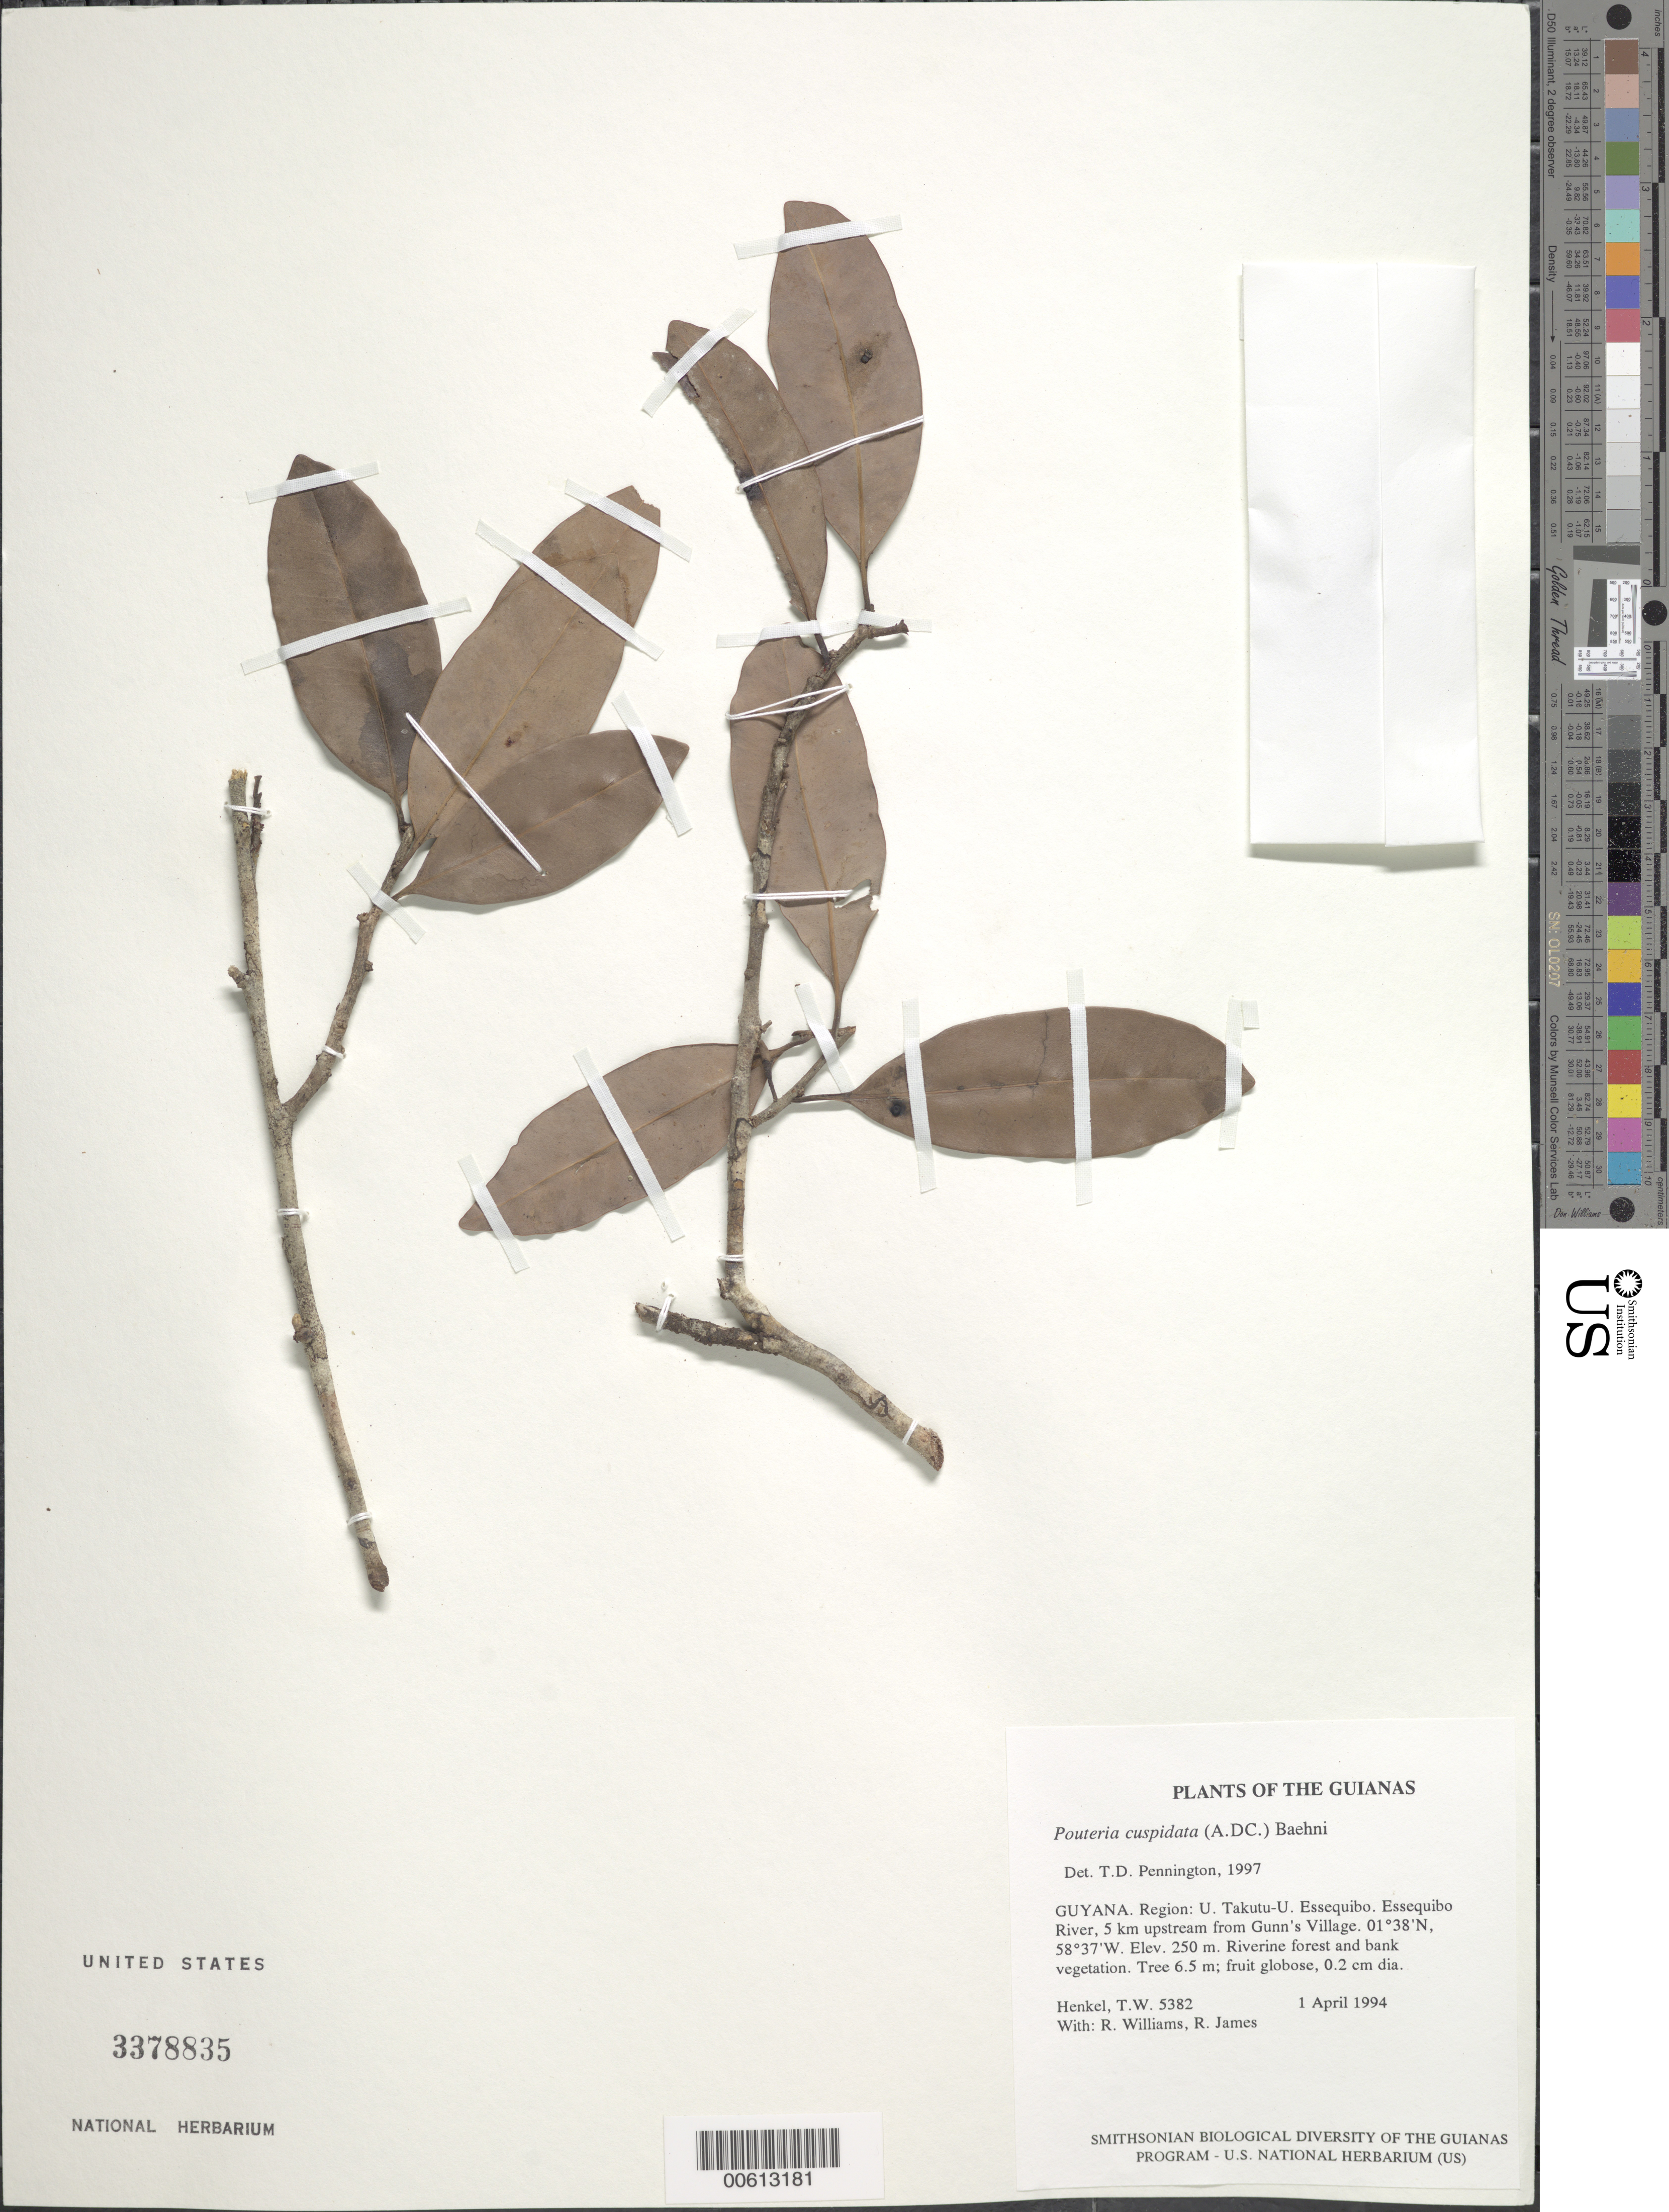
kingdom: Plantae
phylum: Tracheophyta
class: Magnoliopsida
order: Ericales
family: Sapotaceae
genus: Pouteria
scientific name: Pouteria cuspidata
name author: (A. DC.) Baehni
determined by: Pennington, T. D., (K)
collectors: T. Henkel, R. Williams & R. James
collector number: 5382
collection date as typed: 1 April 1994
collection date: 1994-04-01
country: Guyana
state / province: U. Takutu-U. Essequibo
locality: Essequibo River, 5 km upstream from Gunn's Village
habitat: Riverine forest and bank vegetation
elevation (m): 250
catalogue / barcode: US 3378835